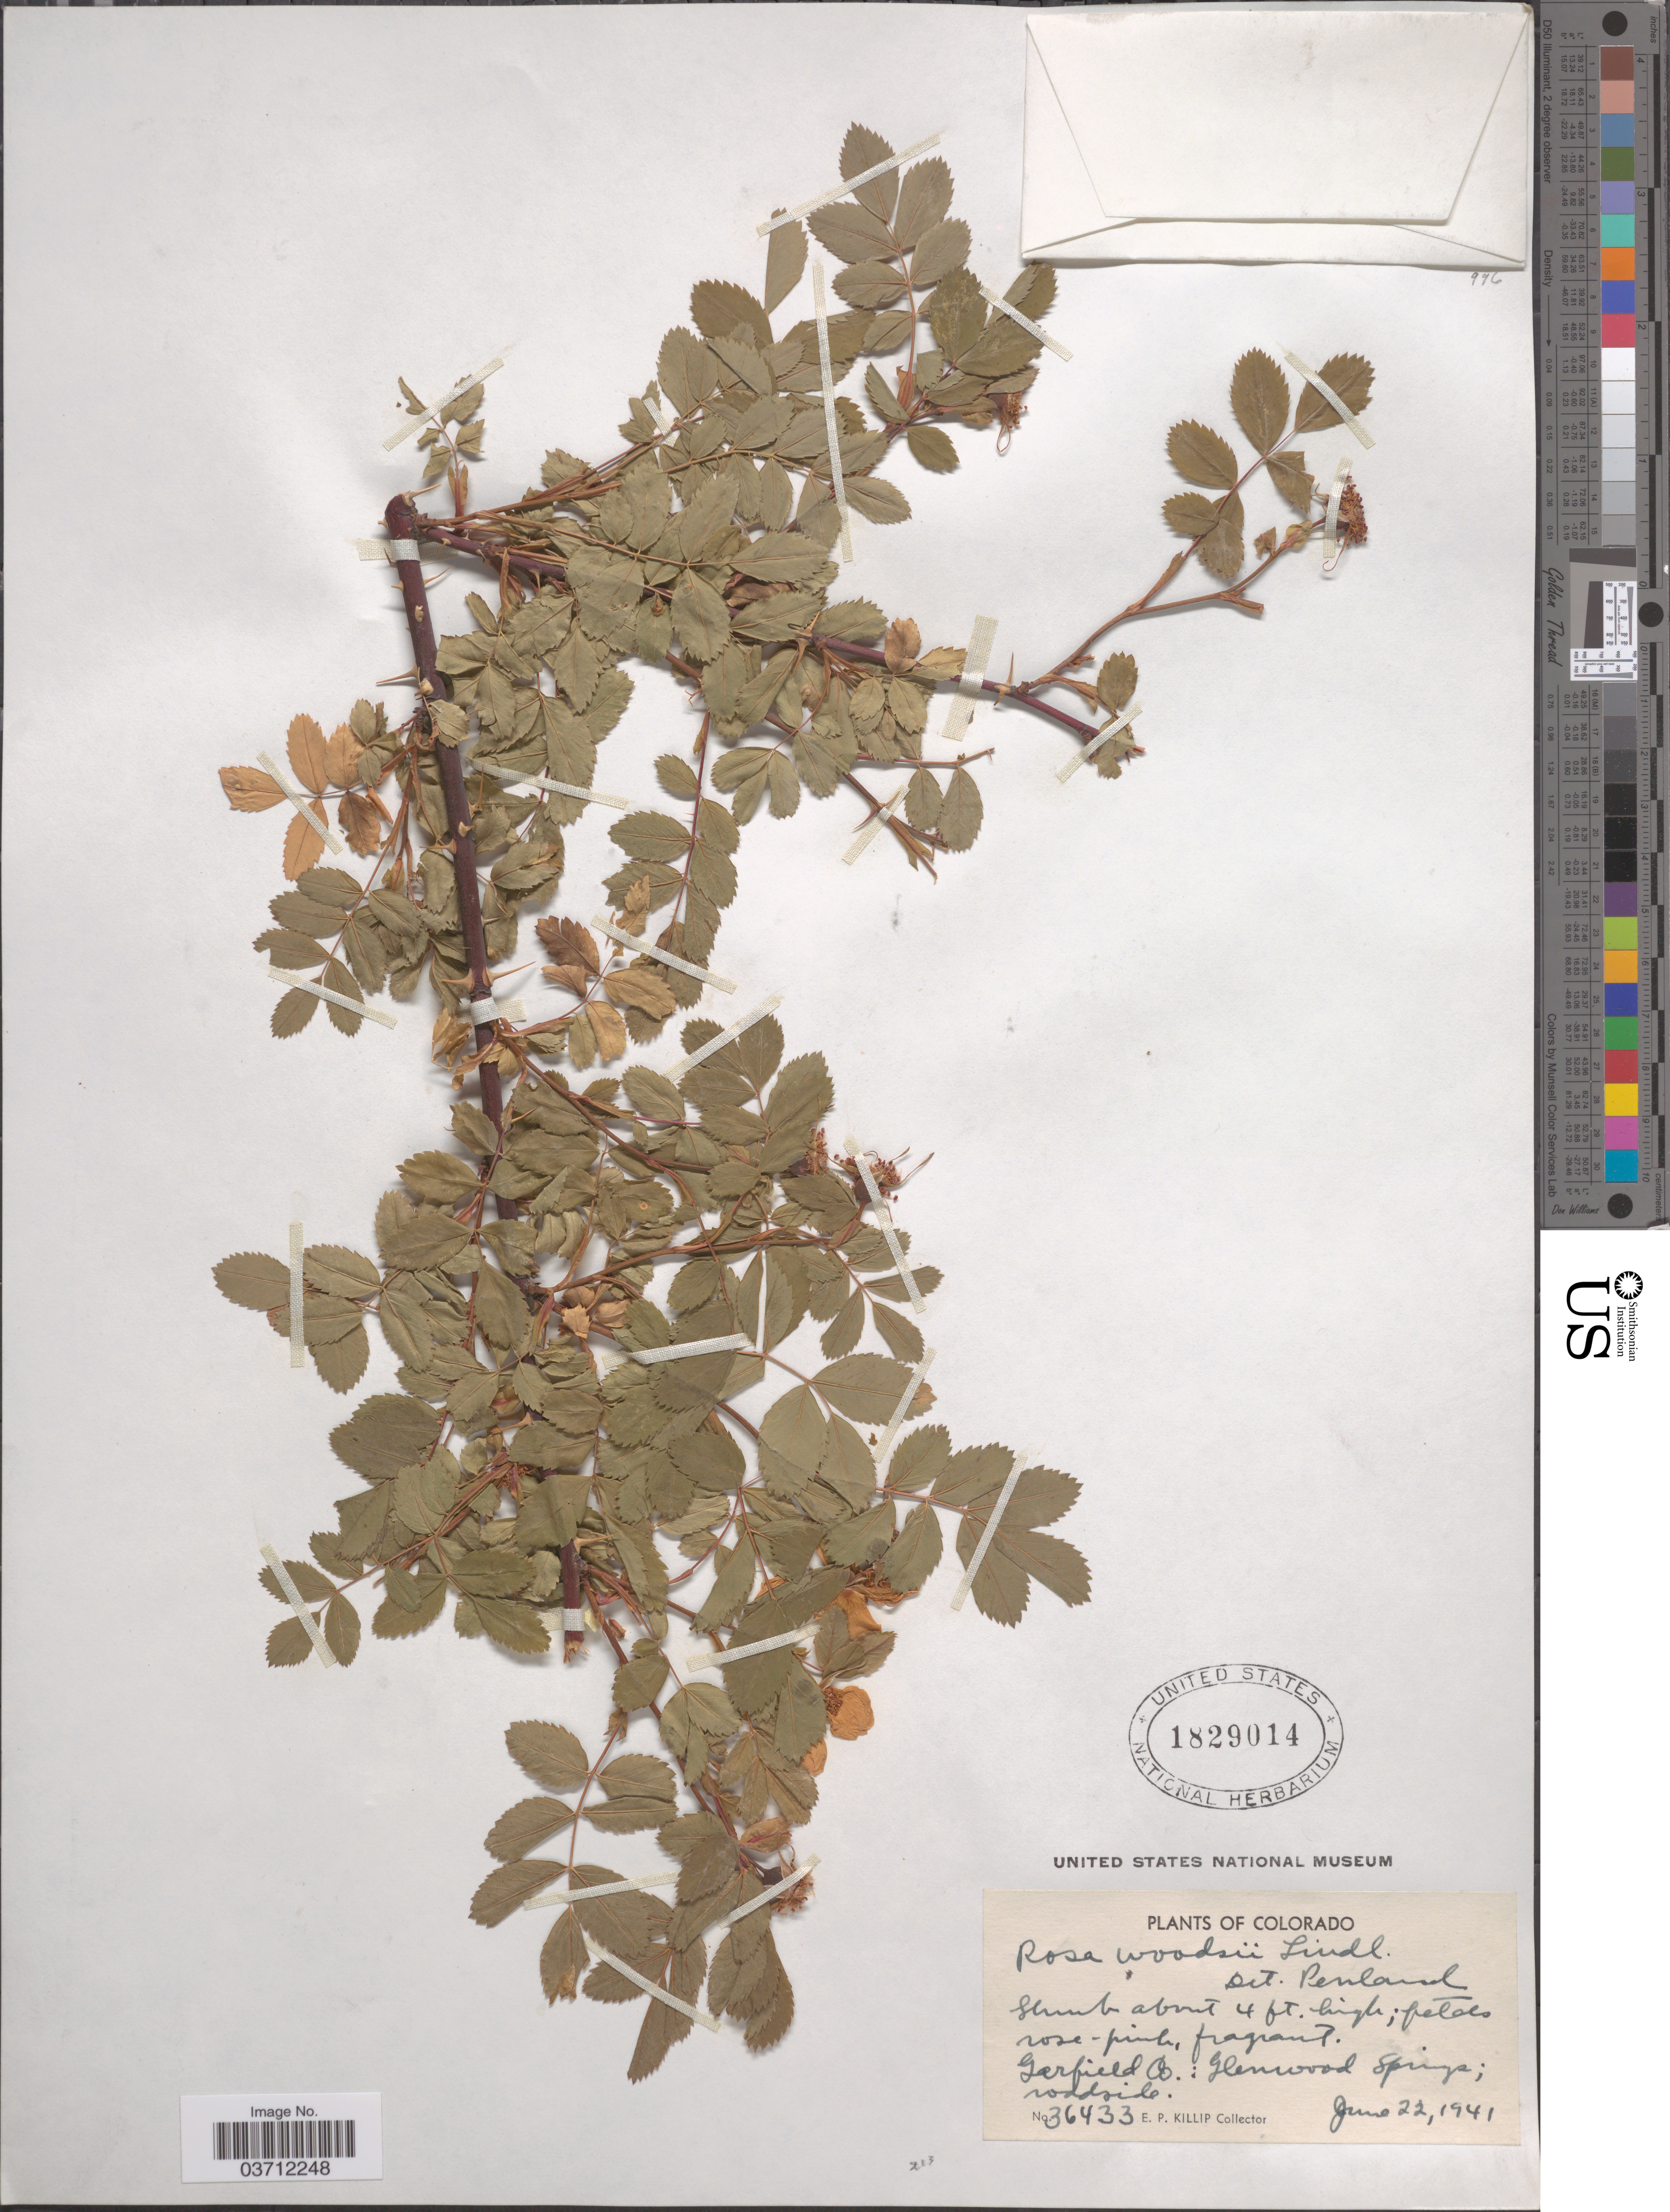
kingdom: Plantae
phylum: Tracheophyta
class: Magnoliopsida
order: Rosales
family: Rosaceae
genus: Rosa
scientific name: Rosa woodsii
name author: Lindl.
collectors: E. P. Killip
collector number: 36433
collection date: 1941-06-22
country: United States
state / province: Colorado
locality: Garfield Co.: Glenwood Springs; roadside.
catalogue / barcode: US 1829014